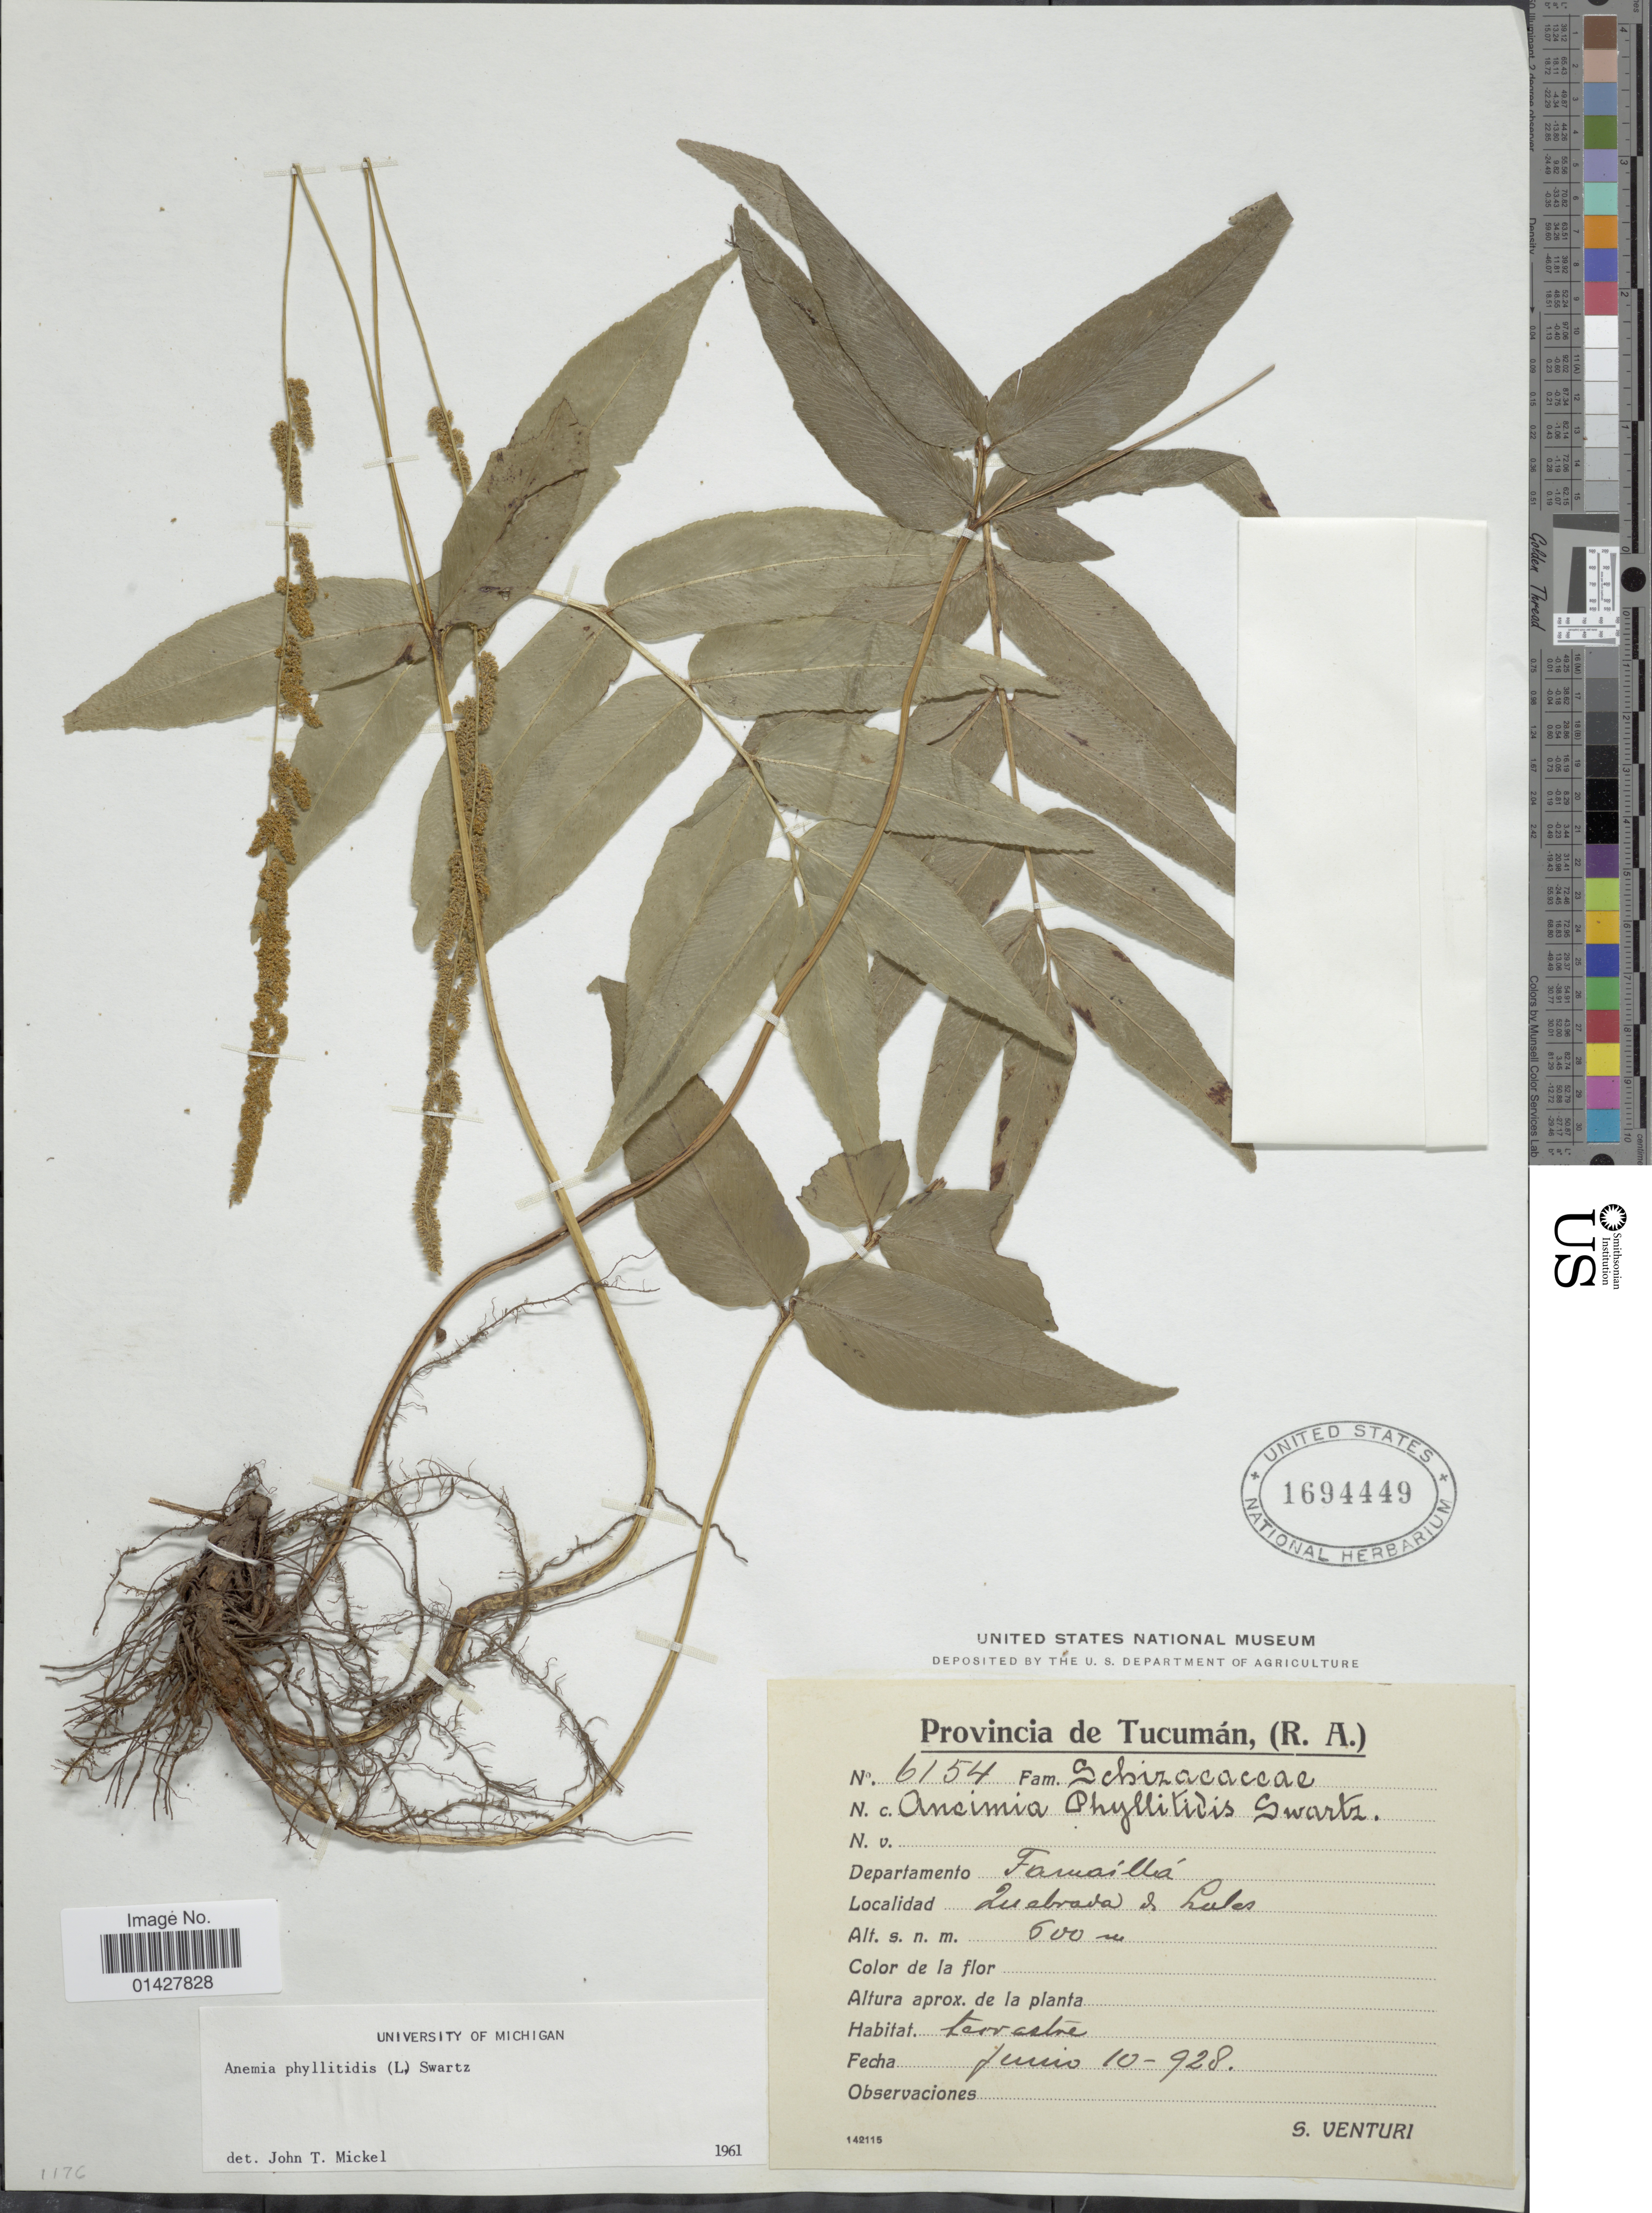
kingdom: Plantae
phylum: Tracheophyta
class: Polypodiopsida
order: Schizaeales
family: Anemiaceae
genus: Anemia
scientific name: Anemia phyllitidis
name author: (L.) Sw.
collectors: S. Venturi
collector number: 6154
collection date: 1928-06-10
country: Argentina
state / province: Tucumán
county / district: Famailla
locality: Quebrada de Lules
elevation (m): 600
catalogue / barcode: US 1694449